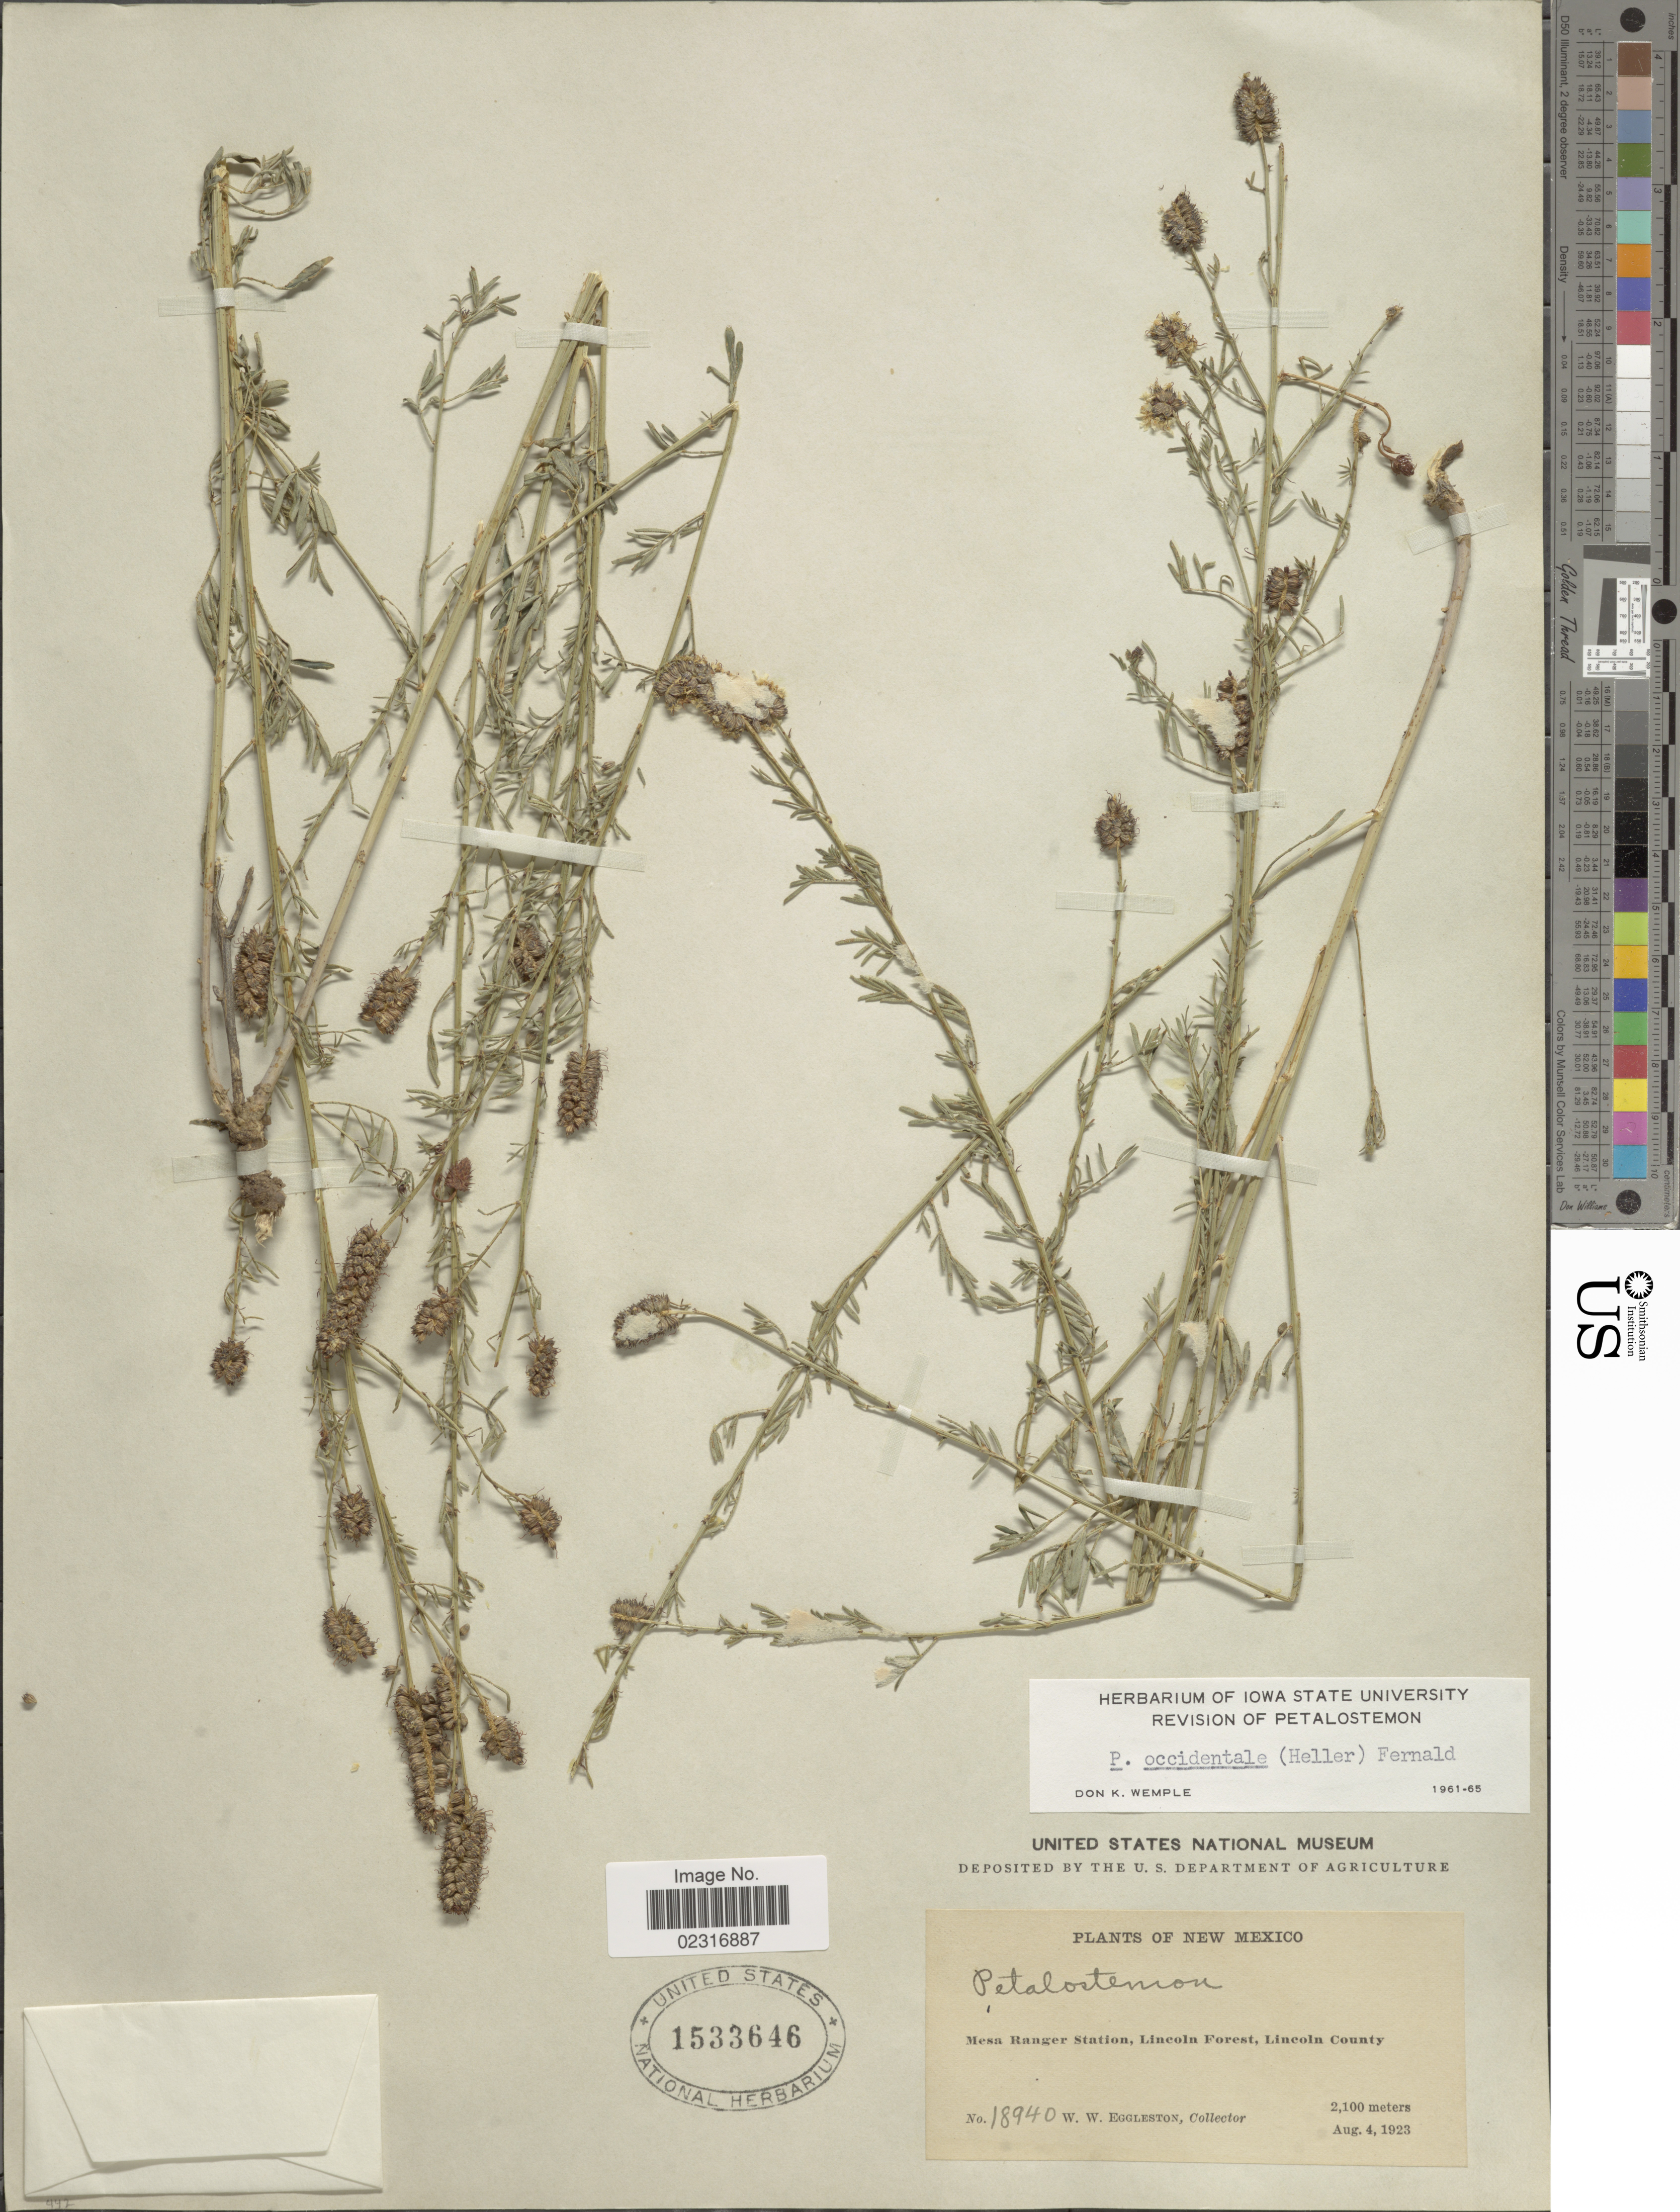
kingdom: Plantae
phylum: Tracheophyta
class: Magnoliopsida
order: Fabales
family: Fabaceae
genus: Dalea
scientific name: Dalea candida var. oligophylla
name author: (Torr) Shinners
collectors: W. W. Eggleston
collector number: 18940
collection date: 1923-08-04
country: United States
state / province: New Mexico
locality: Mesa Ranger Station, Lincoln Forest, Lincoln County.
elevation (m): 2100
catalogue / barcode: US 1533646